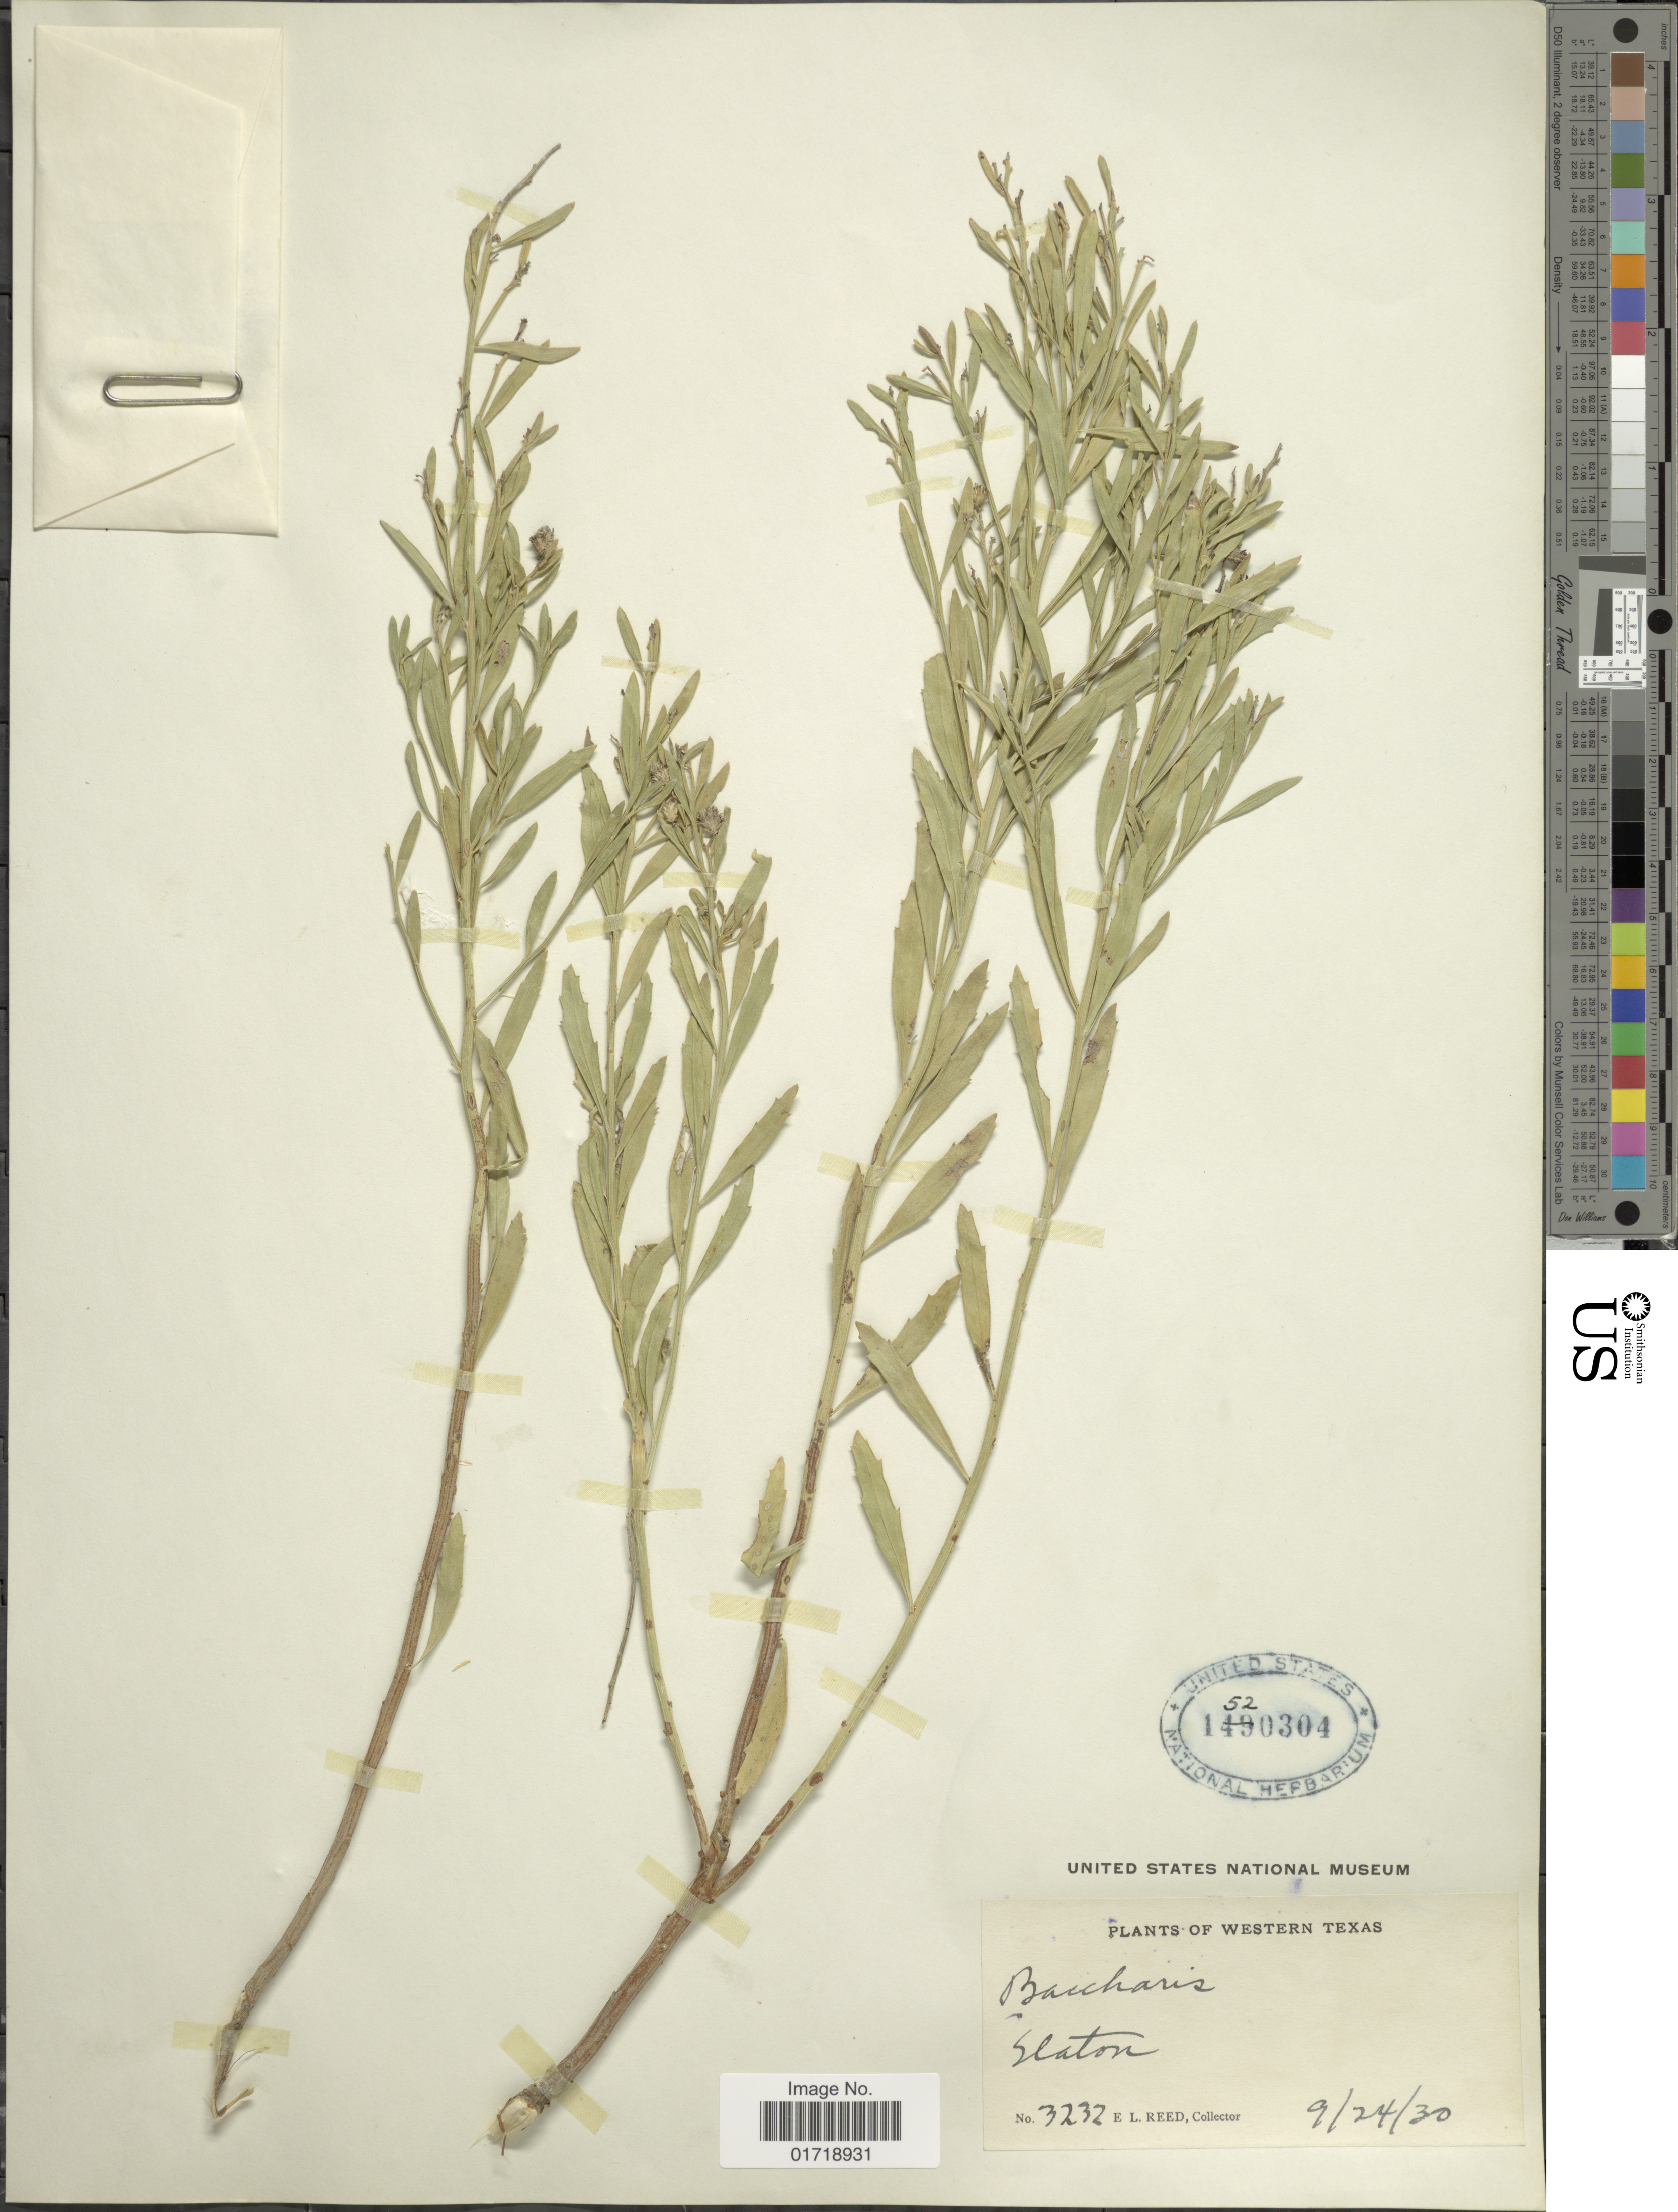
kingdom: Plantae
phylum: Tracheophyta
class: Magnoliopsida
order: Asterales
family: Asteraceae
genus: Baccharis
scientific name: Baccharis neglecta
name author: Britton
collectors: E. Reed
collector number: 3232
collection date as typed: Transcribed d/m/y: 24/9/30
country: United States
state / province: Texas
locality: Western Texas, Slaton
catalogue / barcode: US 1520304